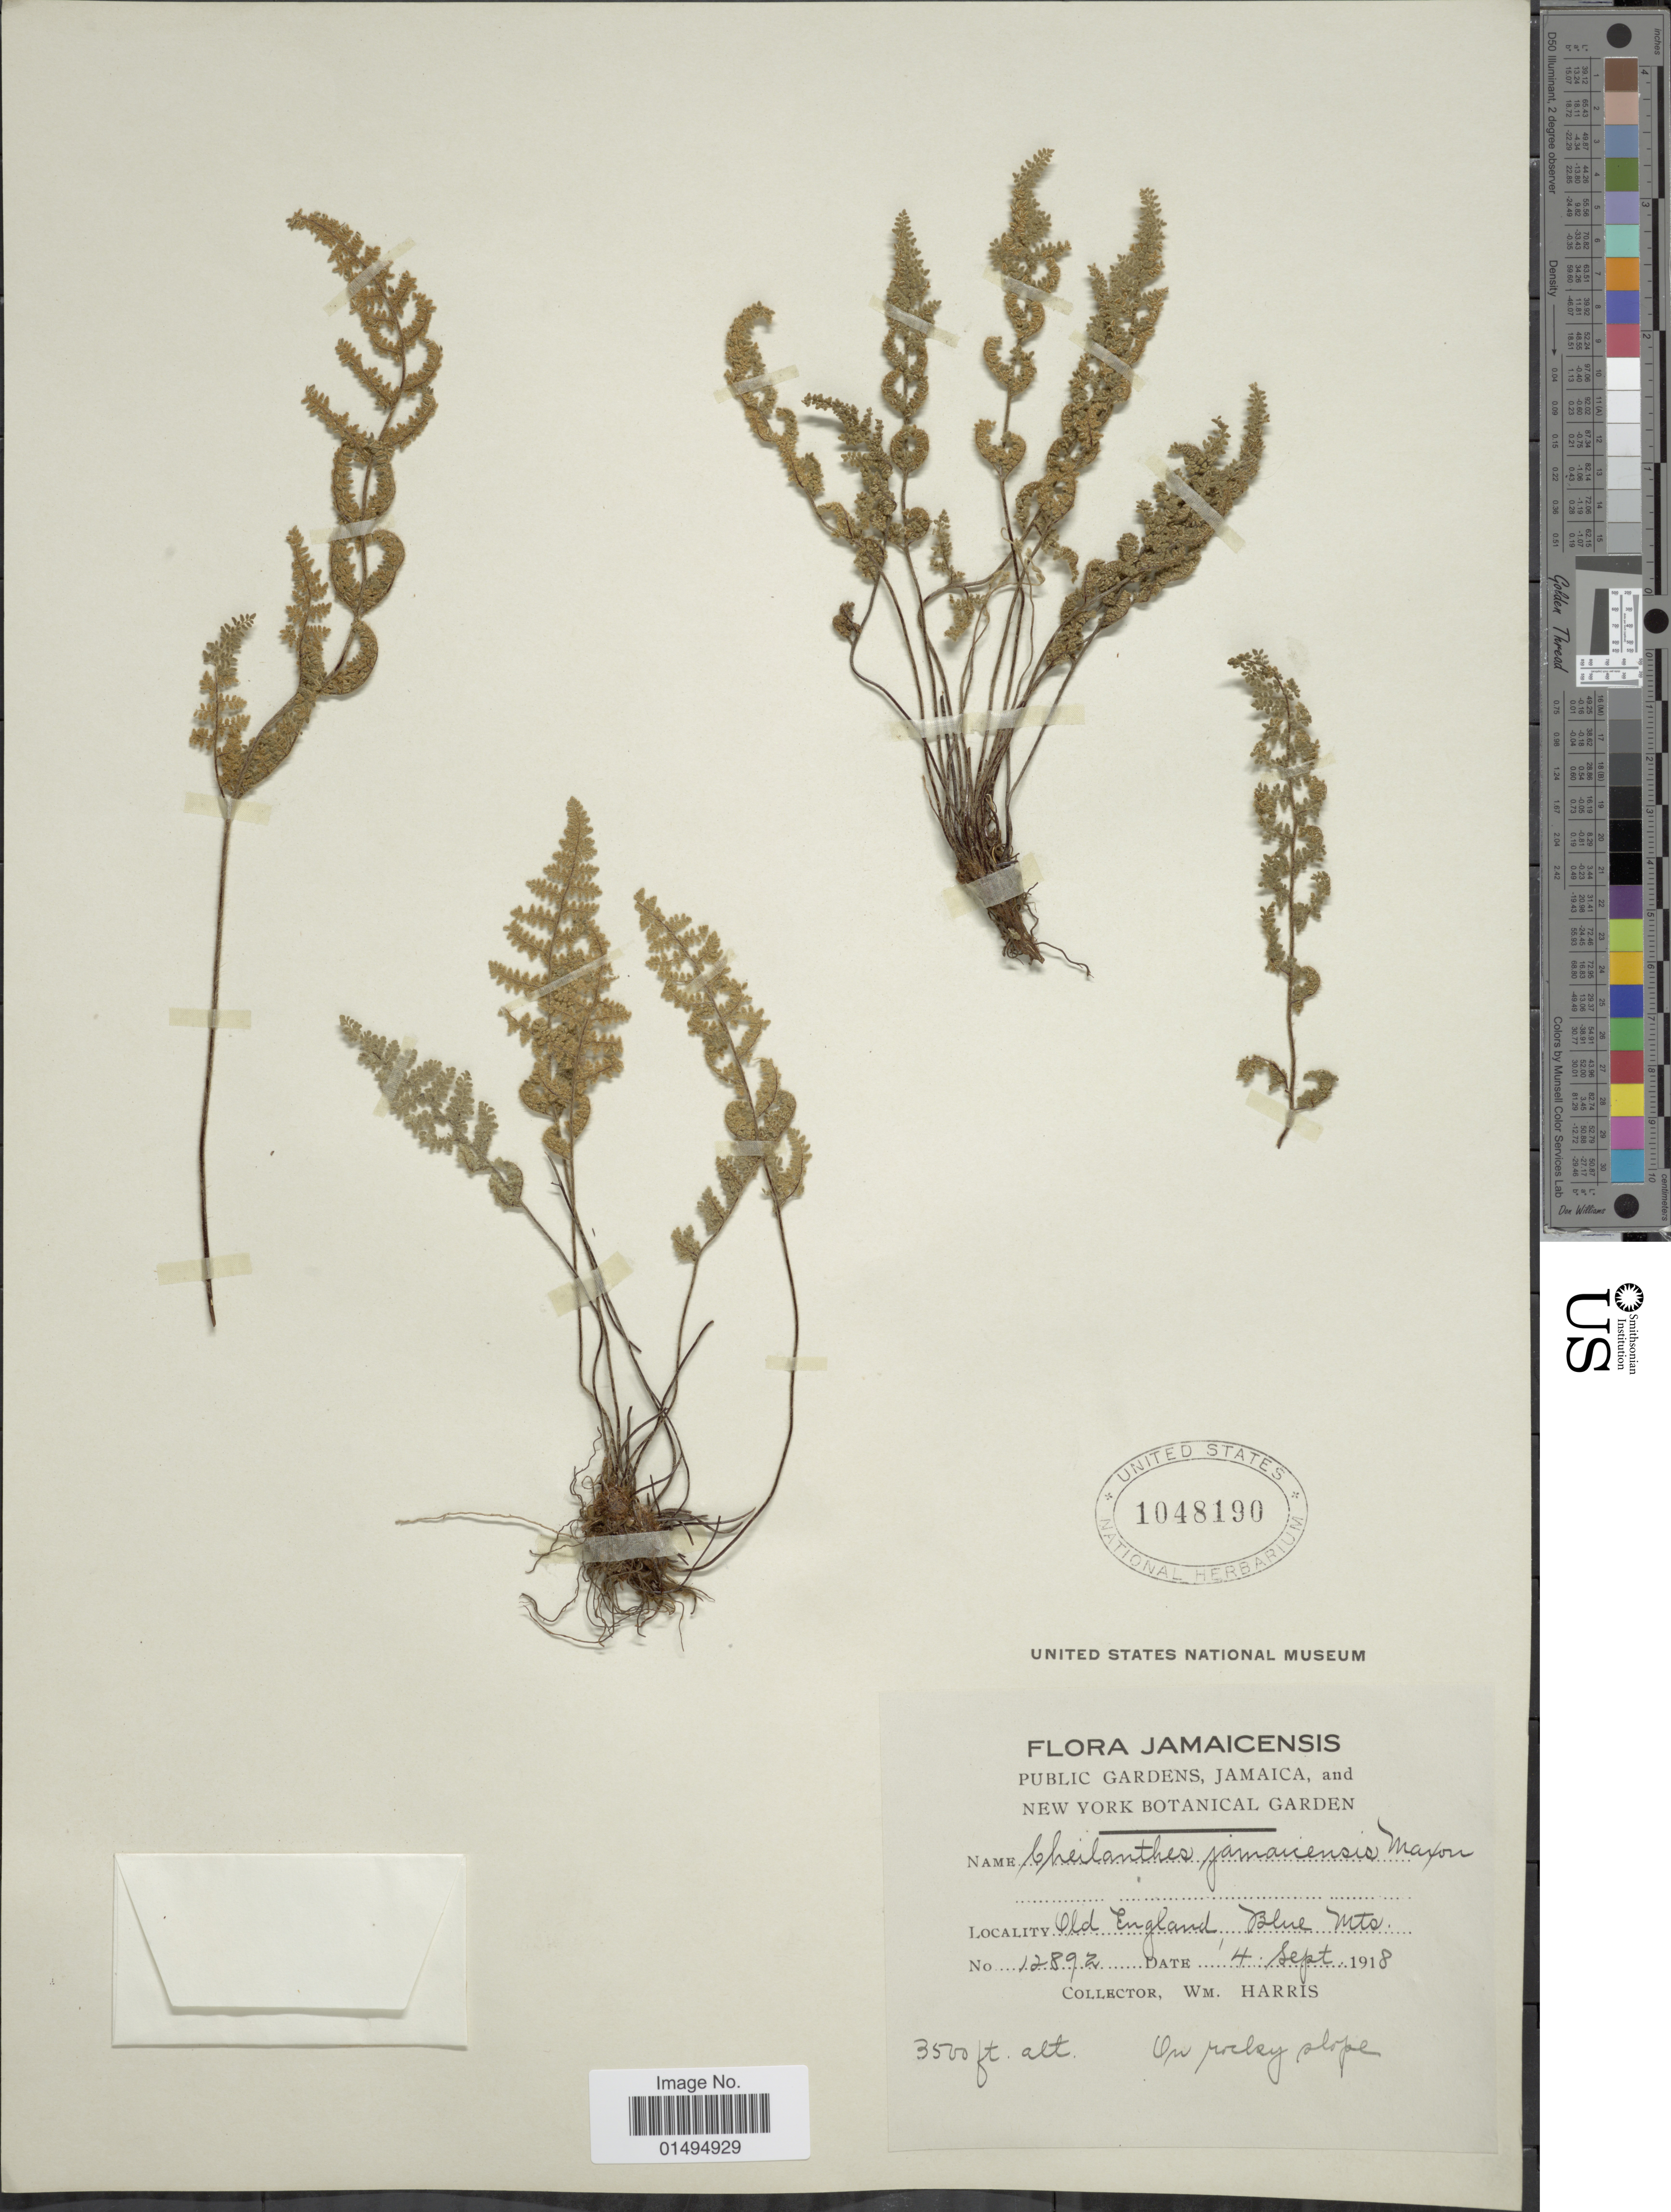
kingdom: Plantae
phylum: Tracheophyta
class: Polypodiopsida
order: Polypodiales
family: Pteridaceae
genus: Myriopteris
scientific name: Myriopteris jamaicensis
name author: (Maxon) Grusz & Windham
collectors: W. Harris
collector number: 12892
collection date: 1918-09-04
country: Jamaica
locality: Old England, Blue Mts. Jamaicensis.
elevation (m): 1067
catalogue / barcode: US 1048190